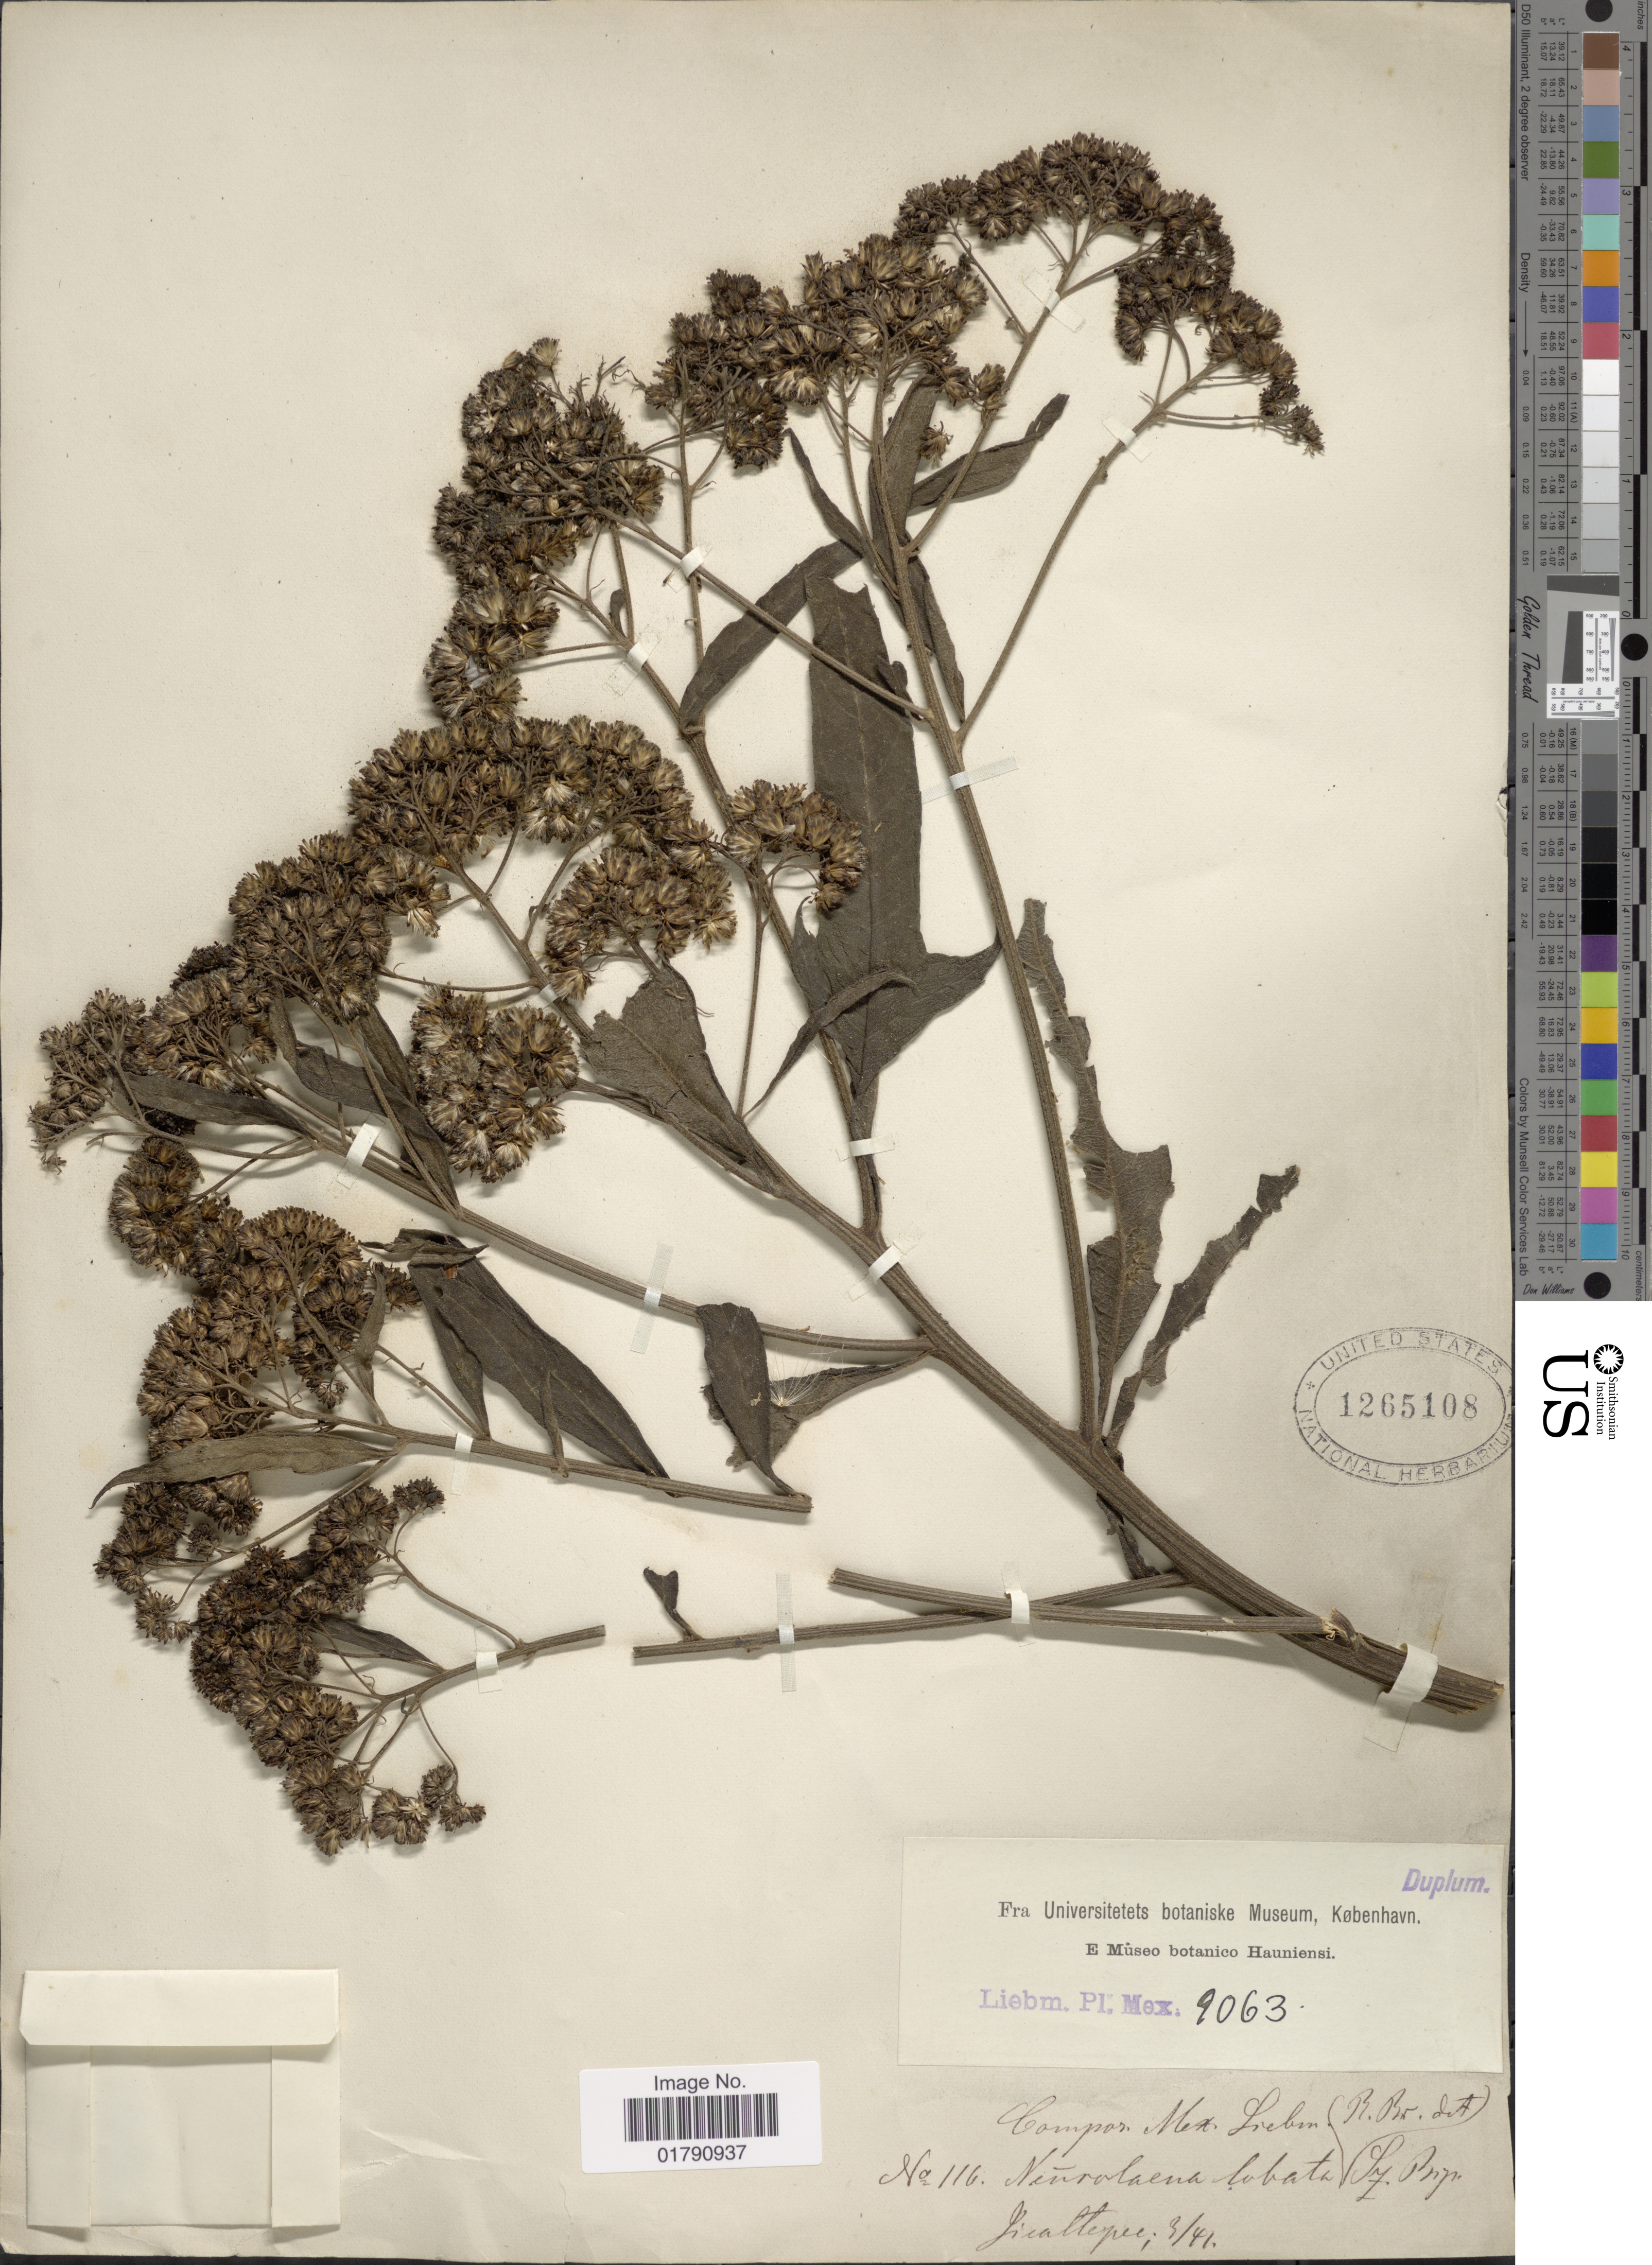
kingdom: Plantae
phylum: Tracheophyta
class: Magnoliopsida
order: Asterales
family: Asteraceae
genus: Neurolaena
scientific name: Neurolaena lobata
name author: (L.) R. Br. ex Cass.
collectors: M. Liberman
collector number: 9063/116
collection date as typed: Transcribed d/m/y: /3/41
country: Mexico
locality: Campos Mex., Jicaltepec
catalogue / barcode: US 1265108